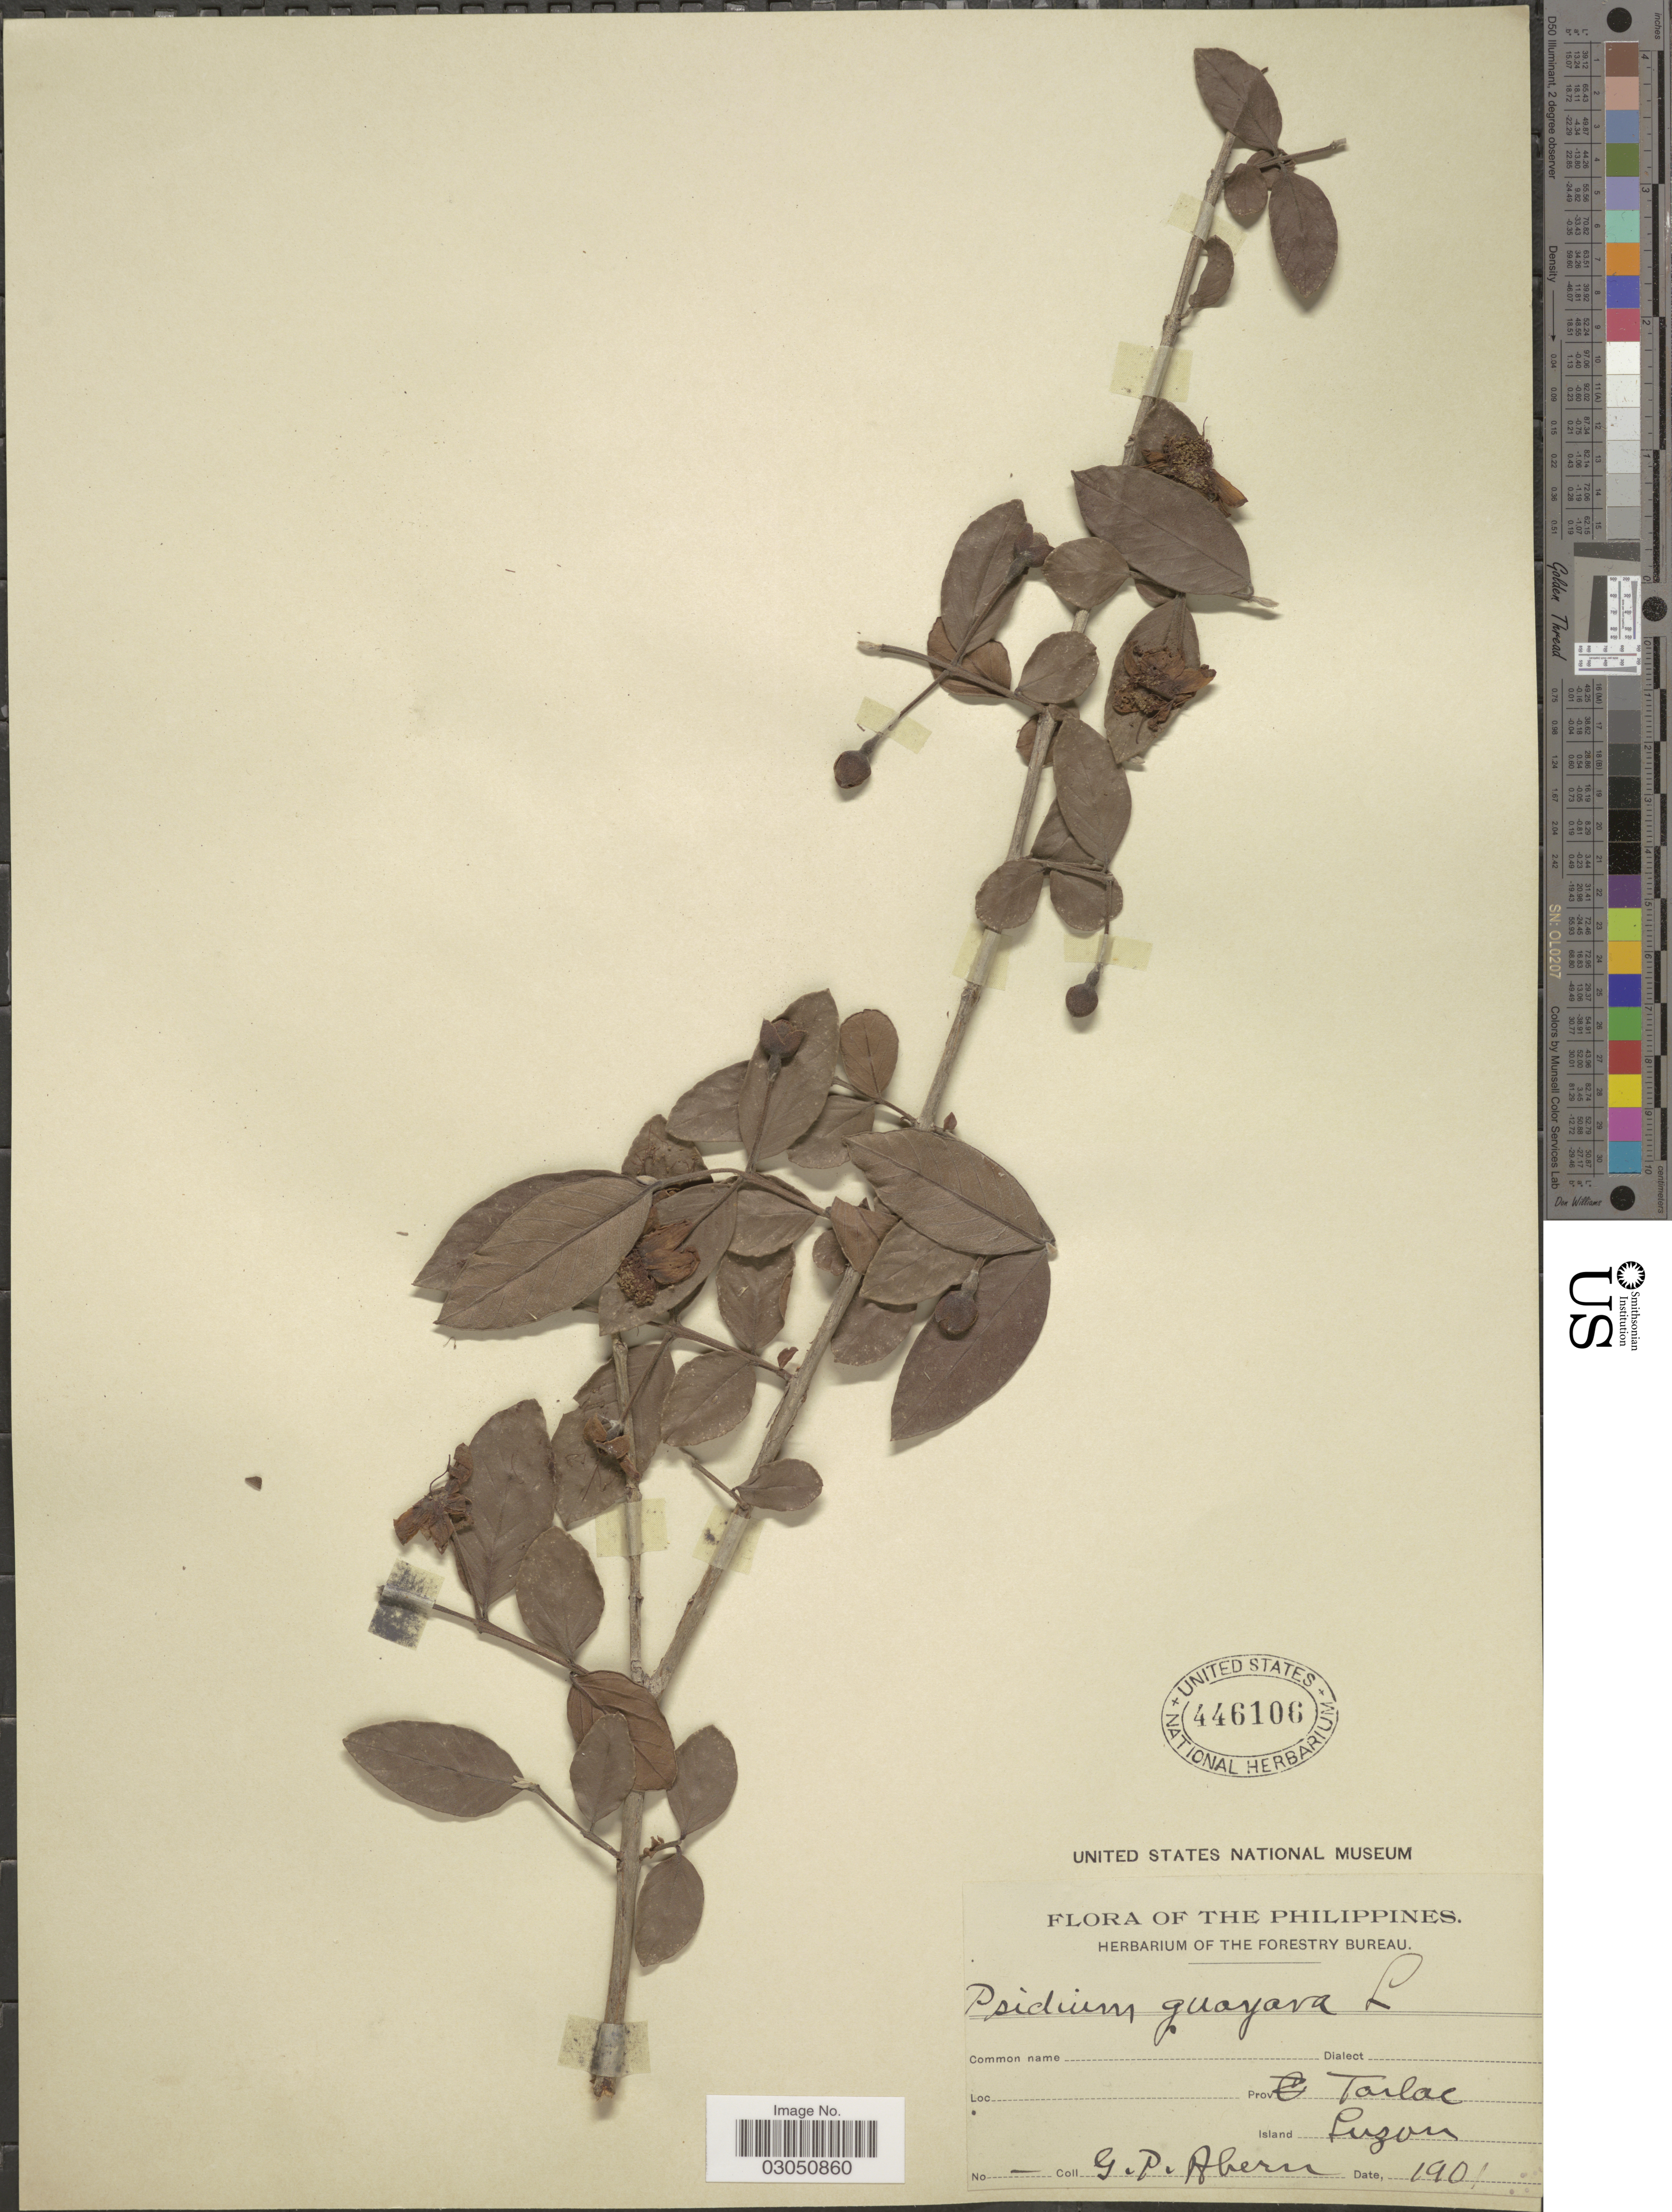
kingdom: Plantae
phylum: Tracheophyta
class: Magnoliopsida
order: Myrtales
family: Myrtaceae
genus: Psidium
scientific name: Psidium guajava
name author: L.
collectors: G. Ahern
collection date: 1901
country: Philippines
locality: Prov. Tarlac. Island Luzon.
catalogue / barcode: US 446106